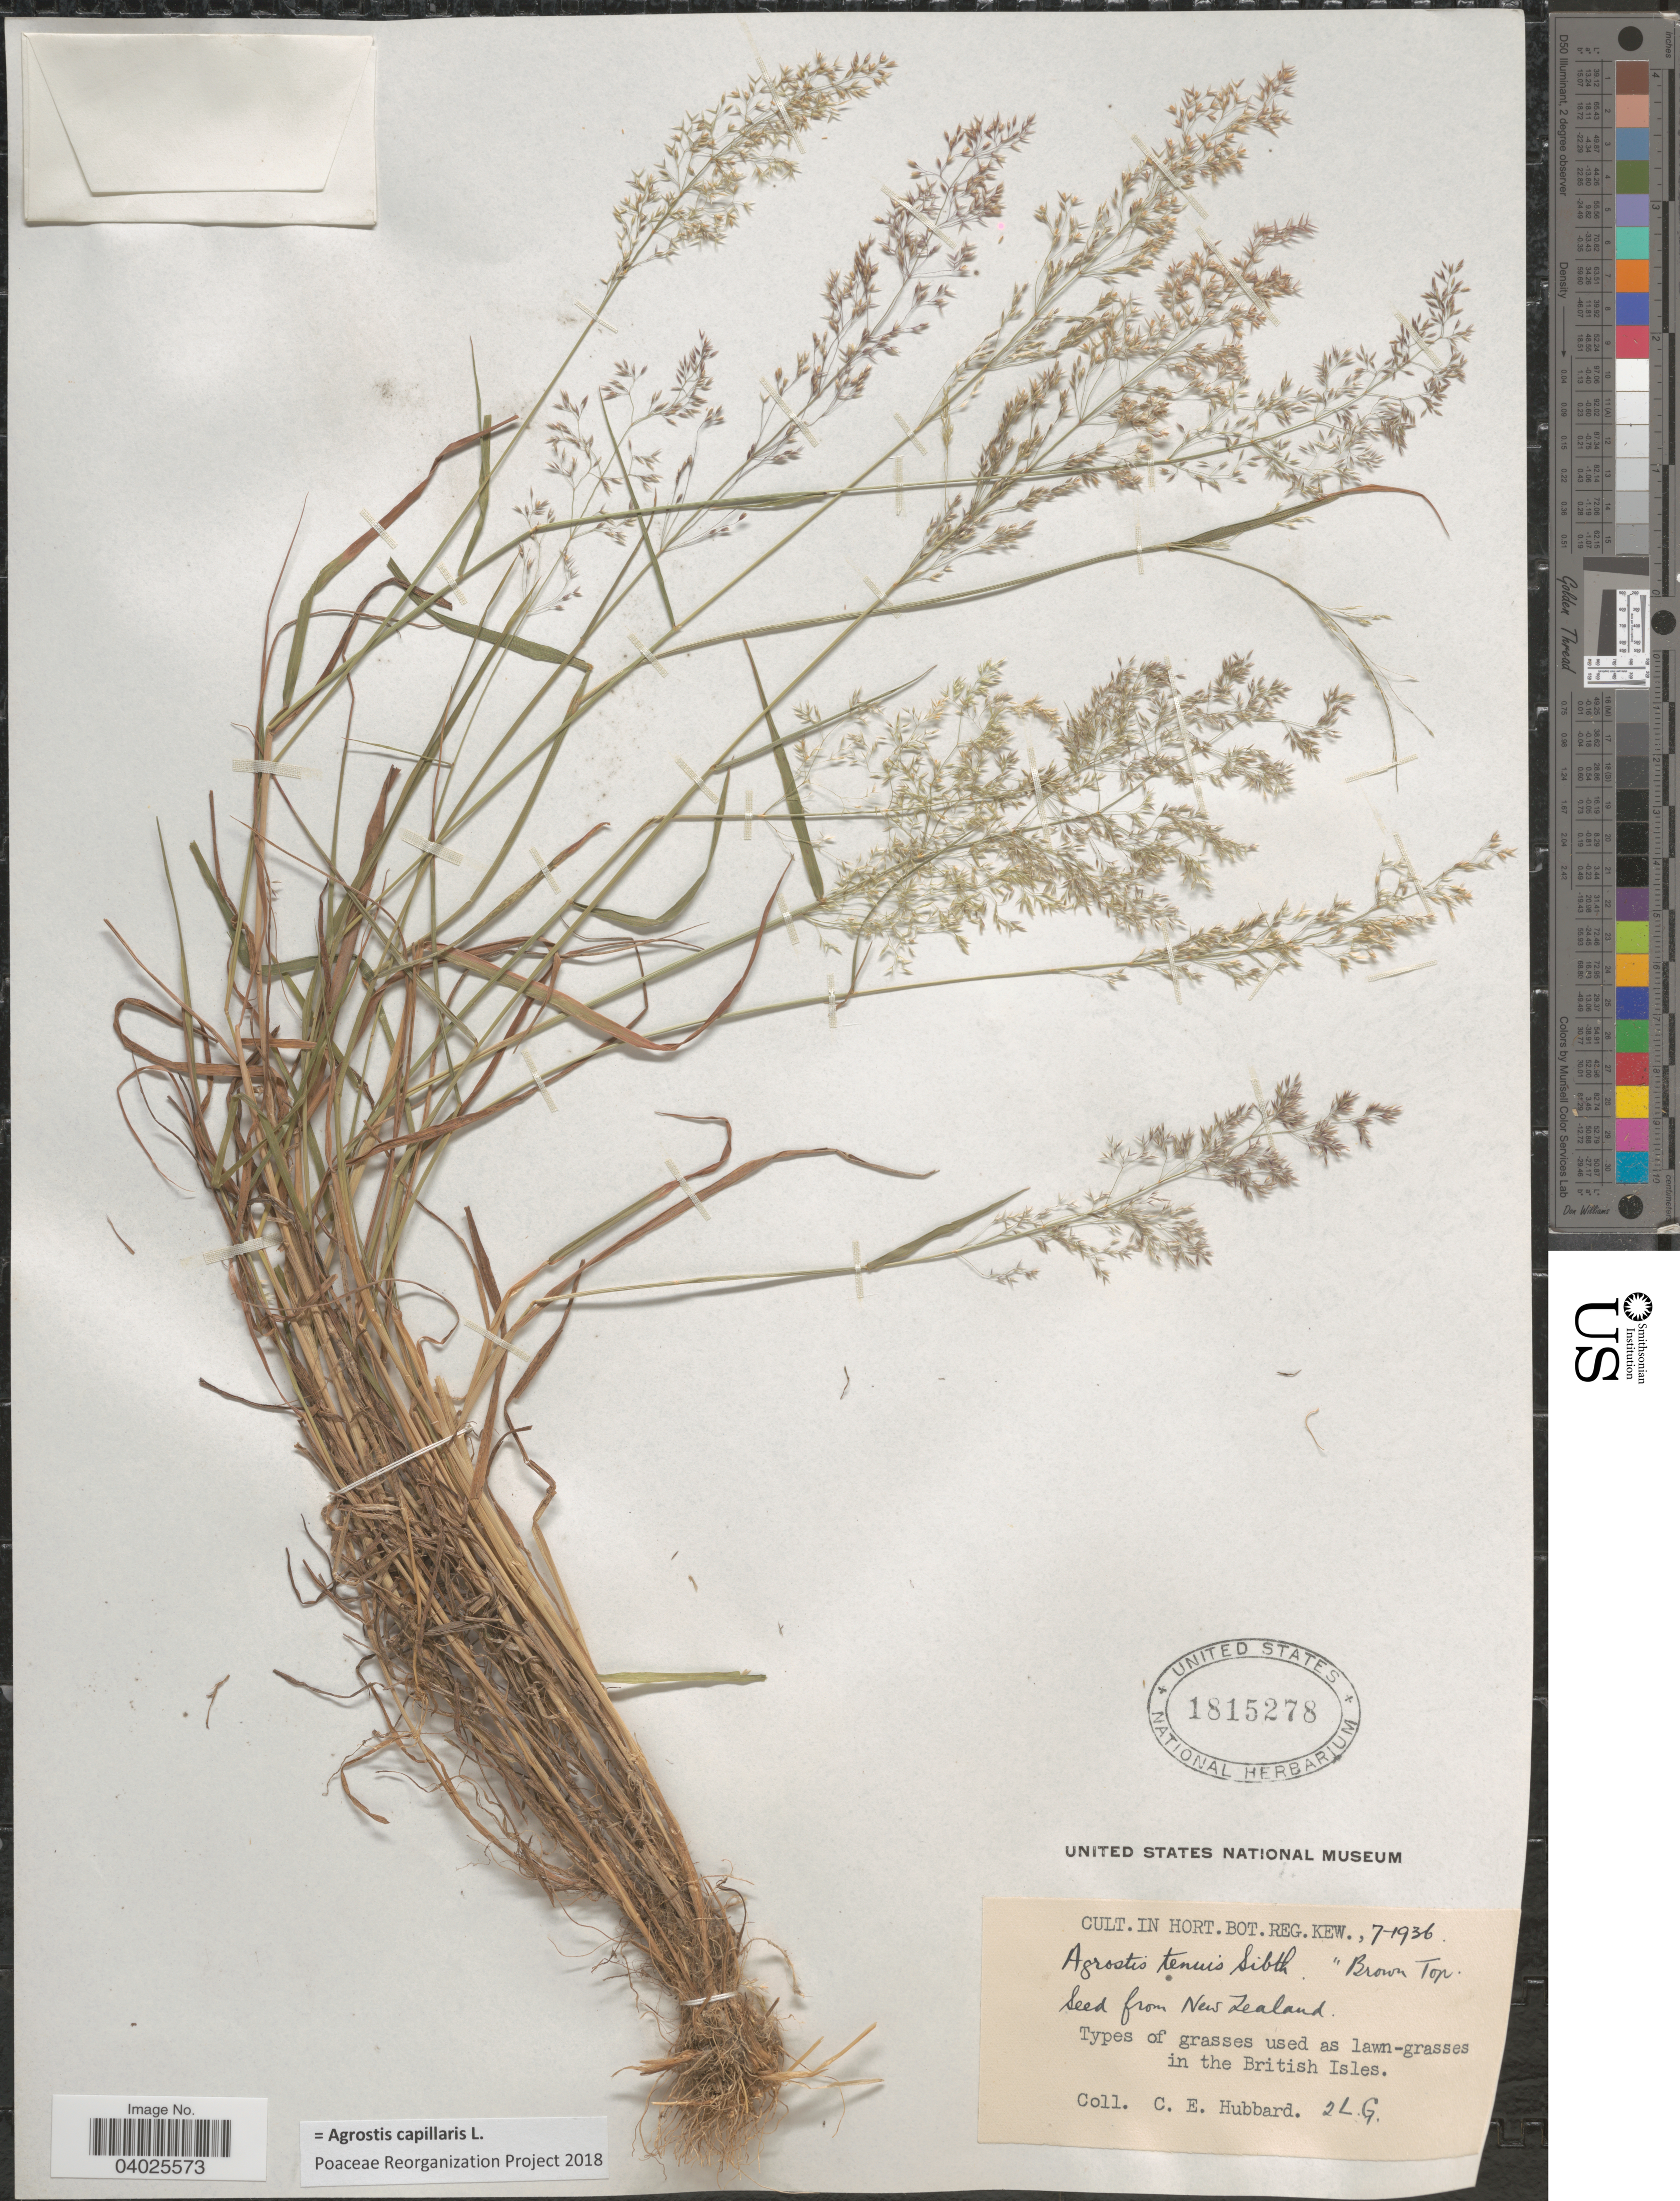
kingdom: Plantae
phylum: Tracheophyta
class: Liliopsida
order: Poales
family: Poaceae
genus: Agrostis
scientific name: Agrostis capillaris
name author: L.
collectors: C. E. Hubbard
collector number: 2 L.G.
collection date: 1936-07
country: United Kingdom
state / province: England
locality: Cult.in Hort.Bot.Reg.Kew.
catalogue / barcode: US 1815278